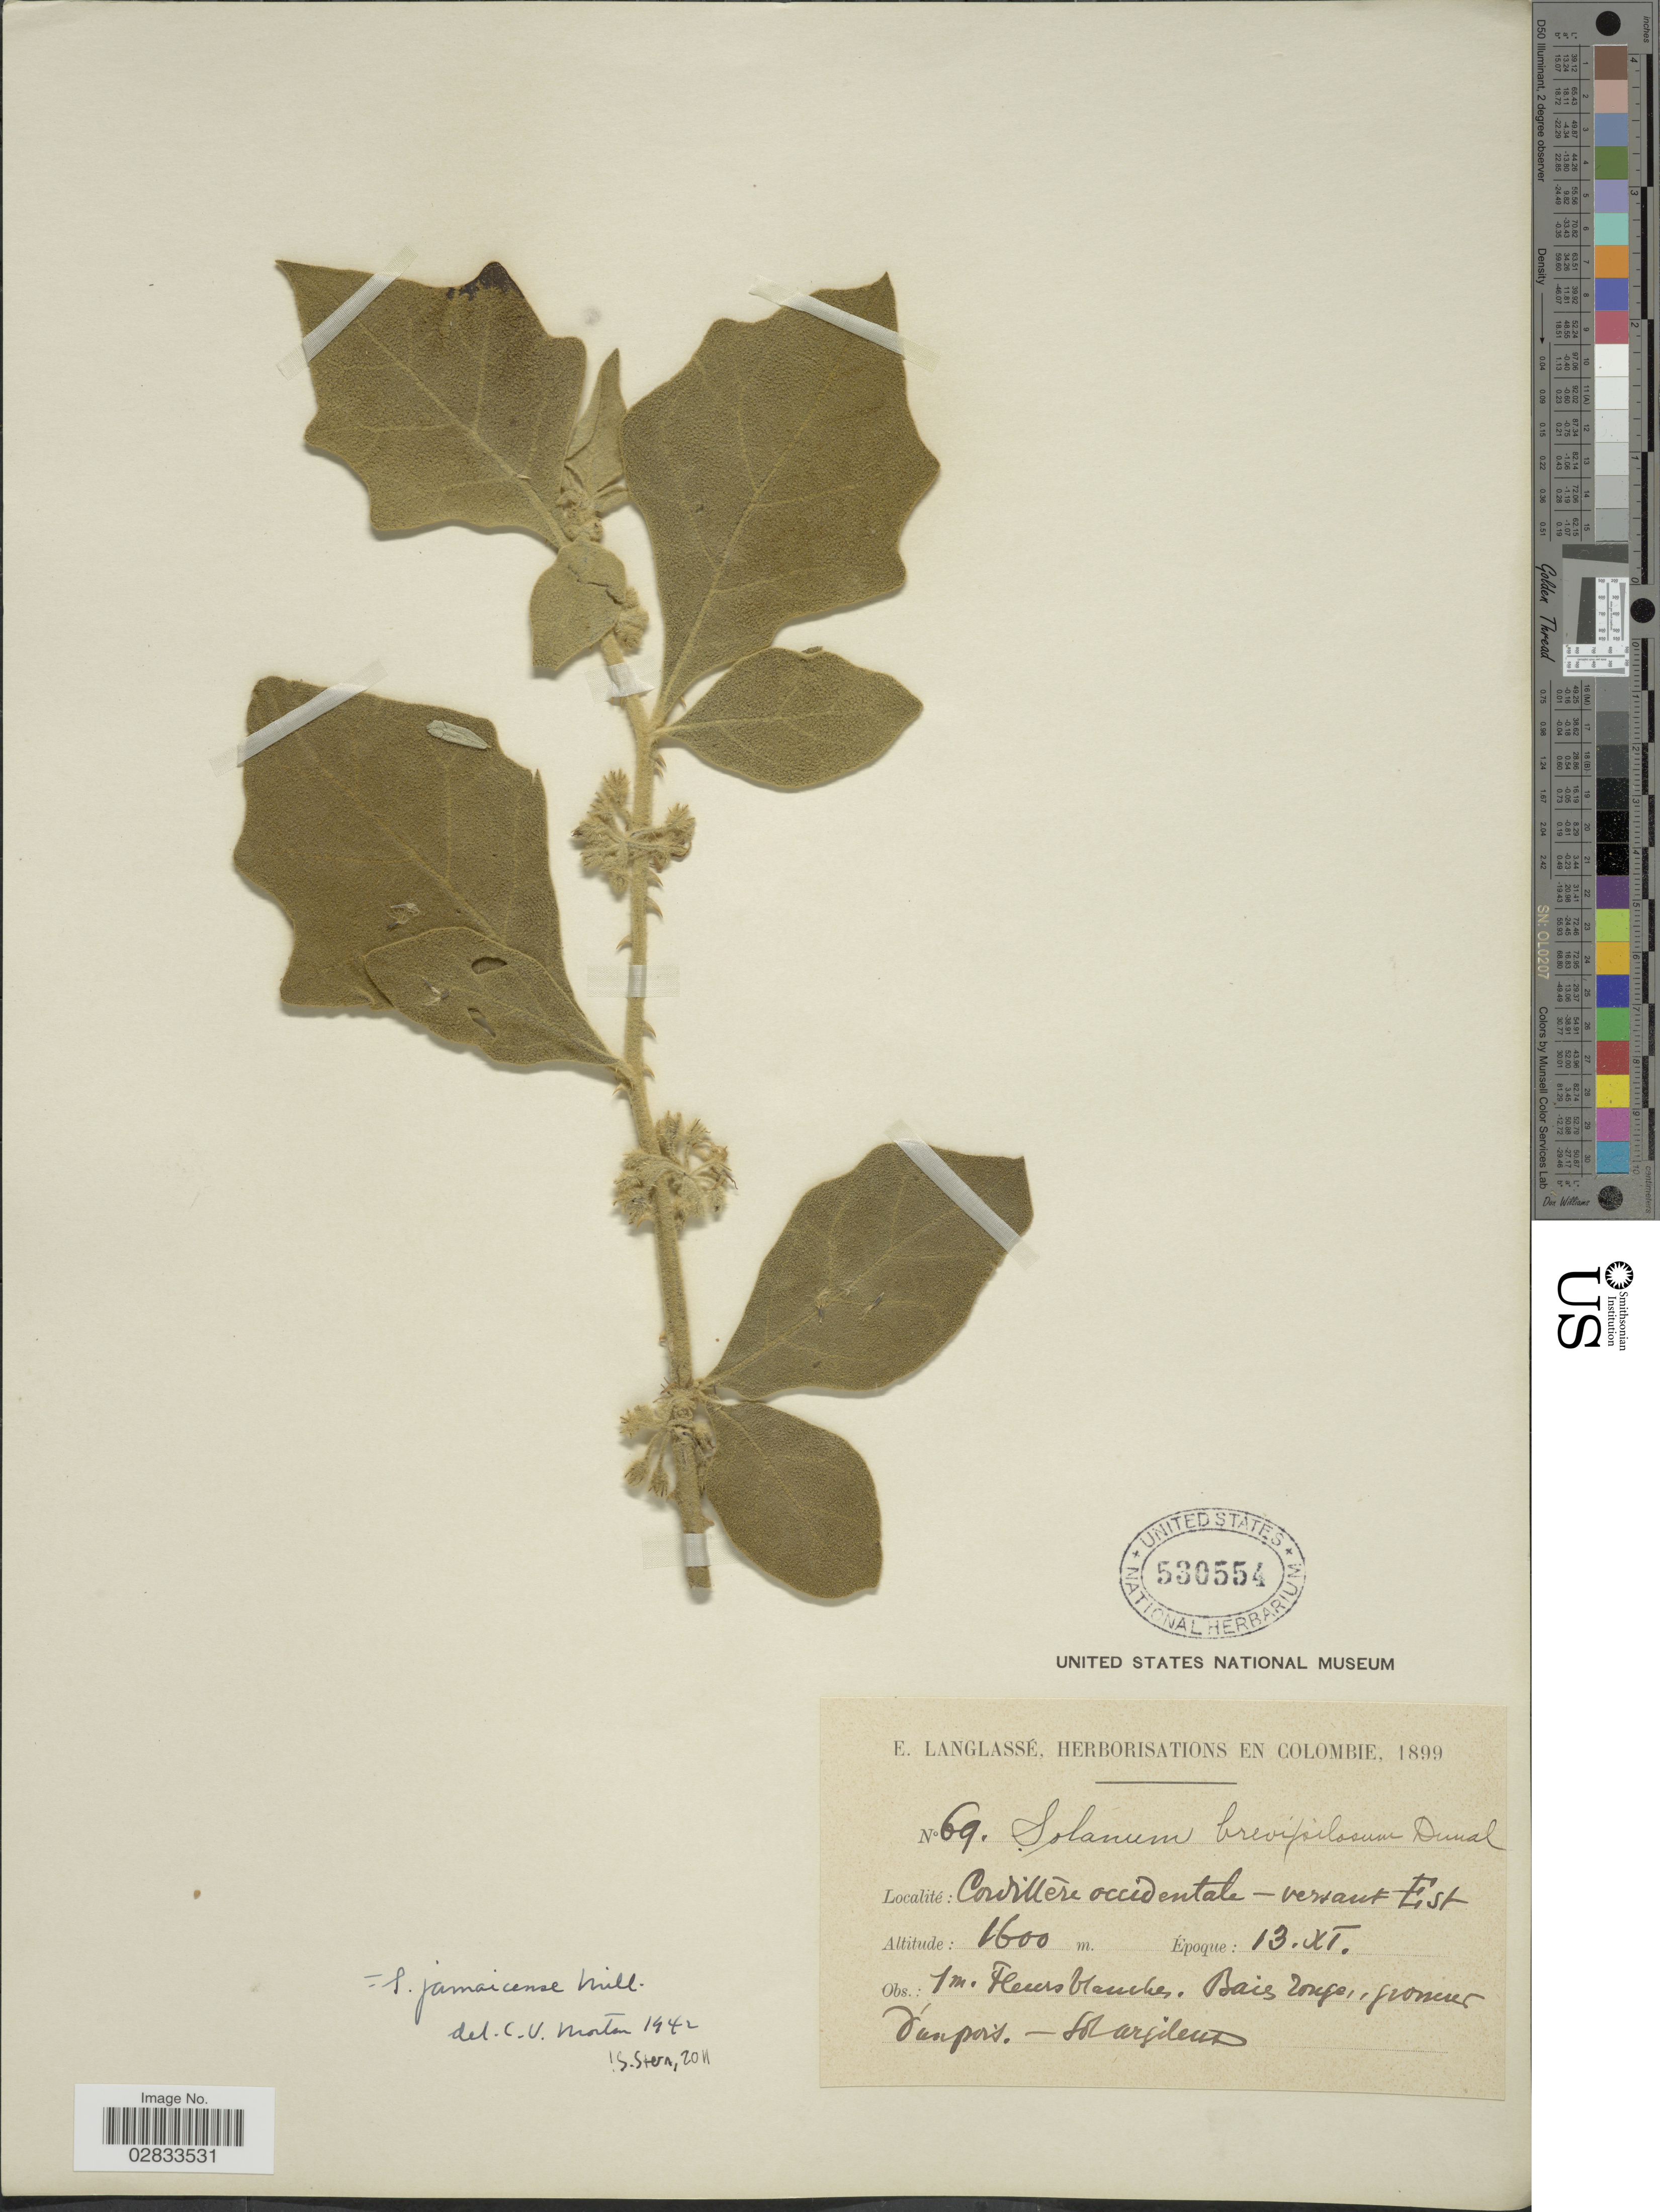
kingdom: Plantae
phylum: Tracheophyta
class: Magnoliopsida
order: Solanales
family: Solanaceae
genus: Solanum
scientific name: Solanum jamaicense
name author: Mill.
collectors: E. Langlassé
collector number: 69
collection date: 1899-11-13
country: Colombia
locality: Cordillére occidentale - versant Est.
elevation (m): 1600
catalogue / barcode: US 530554